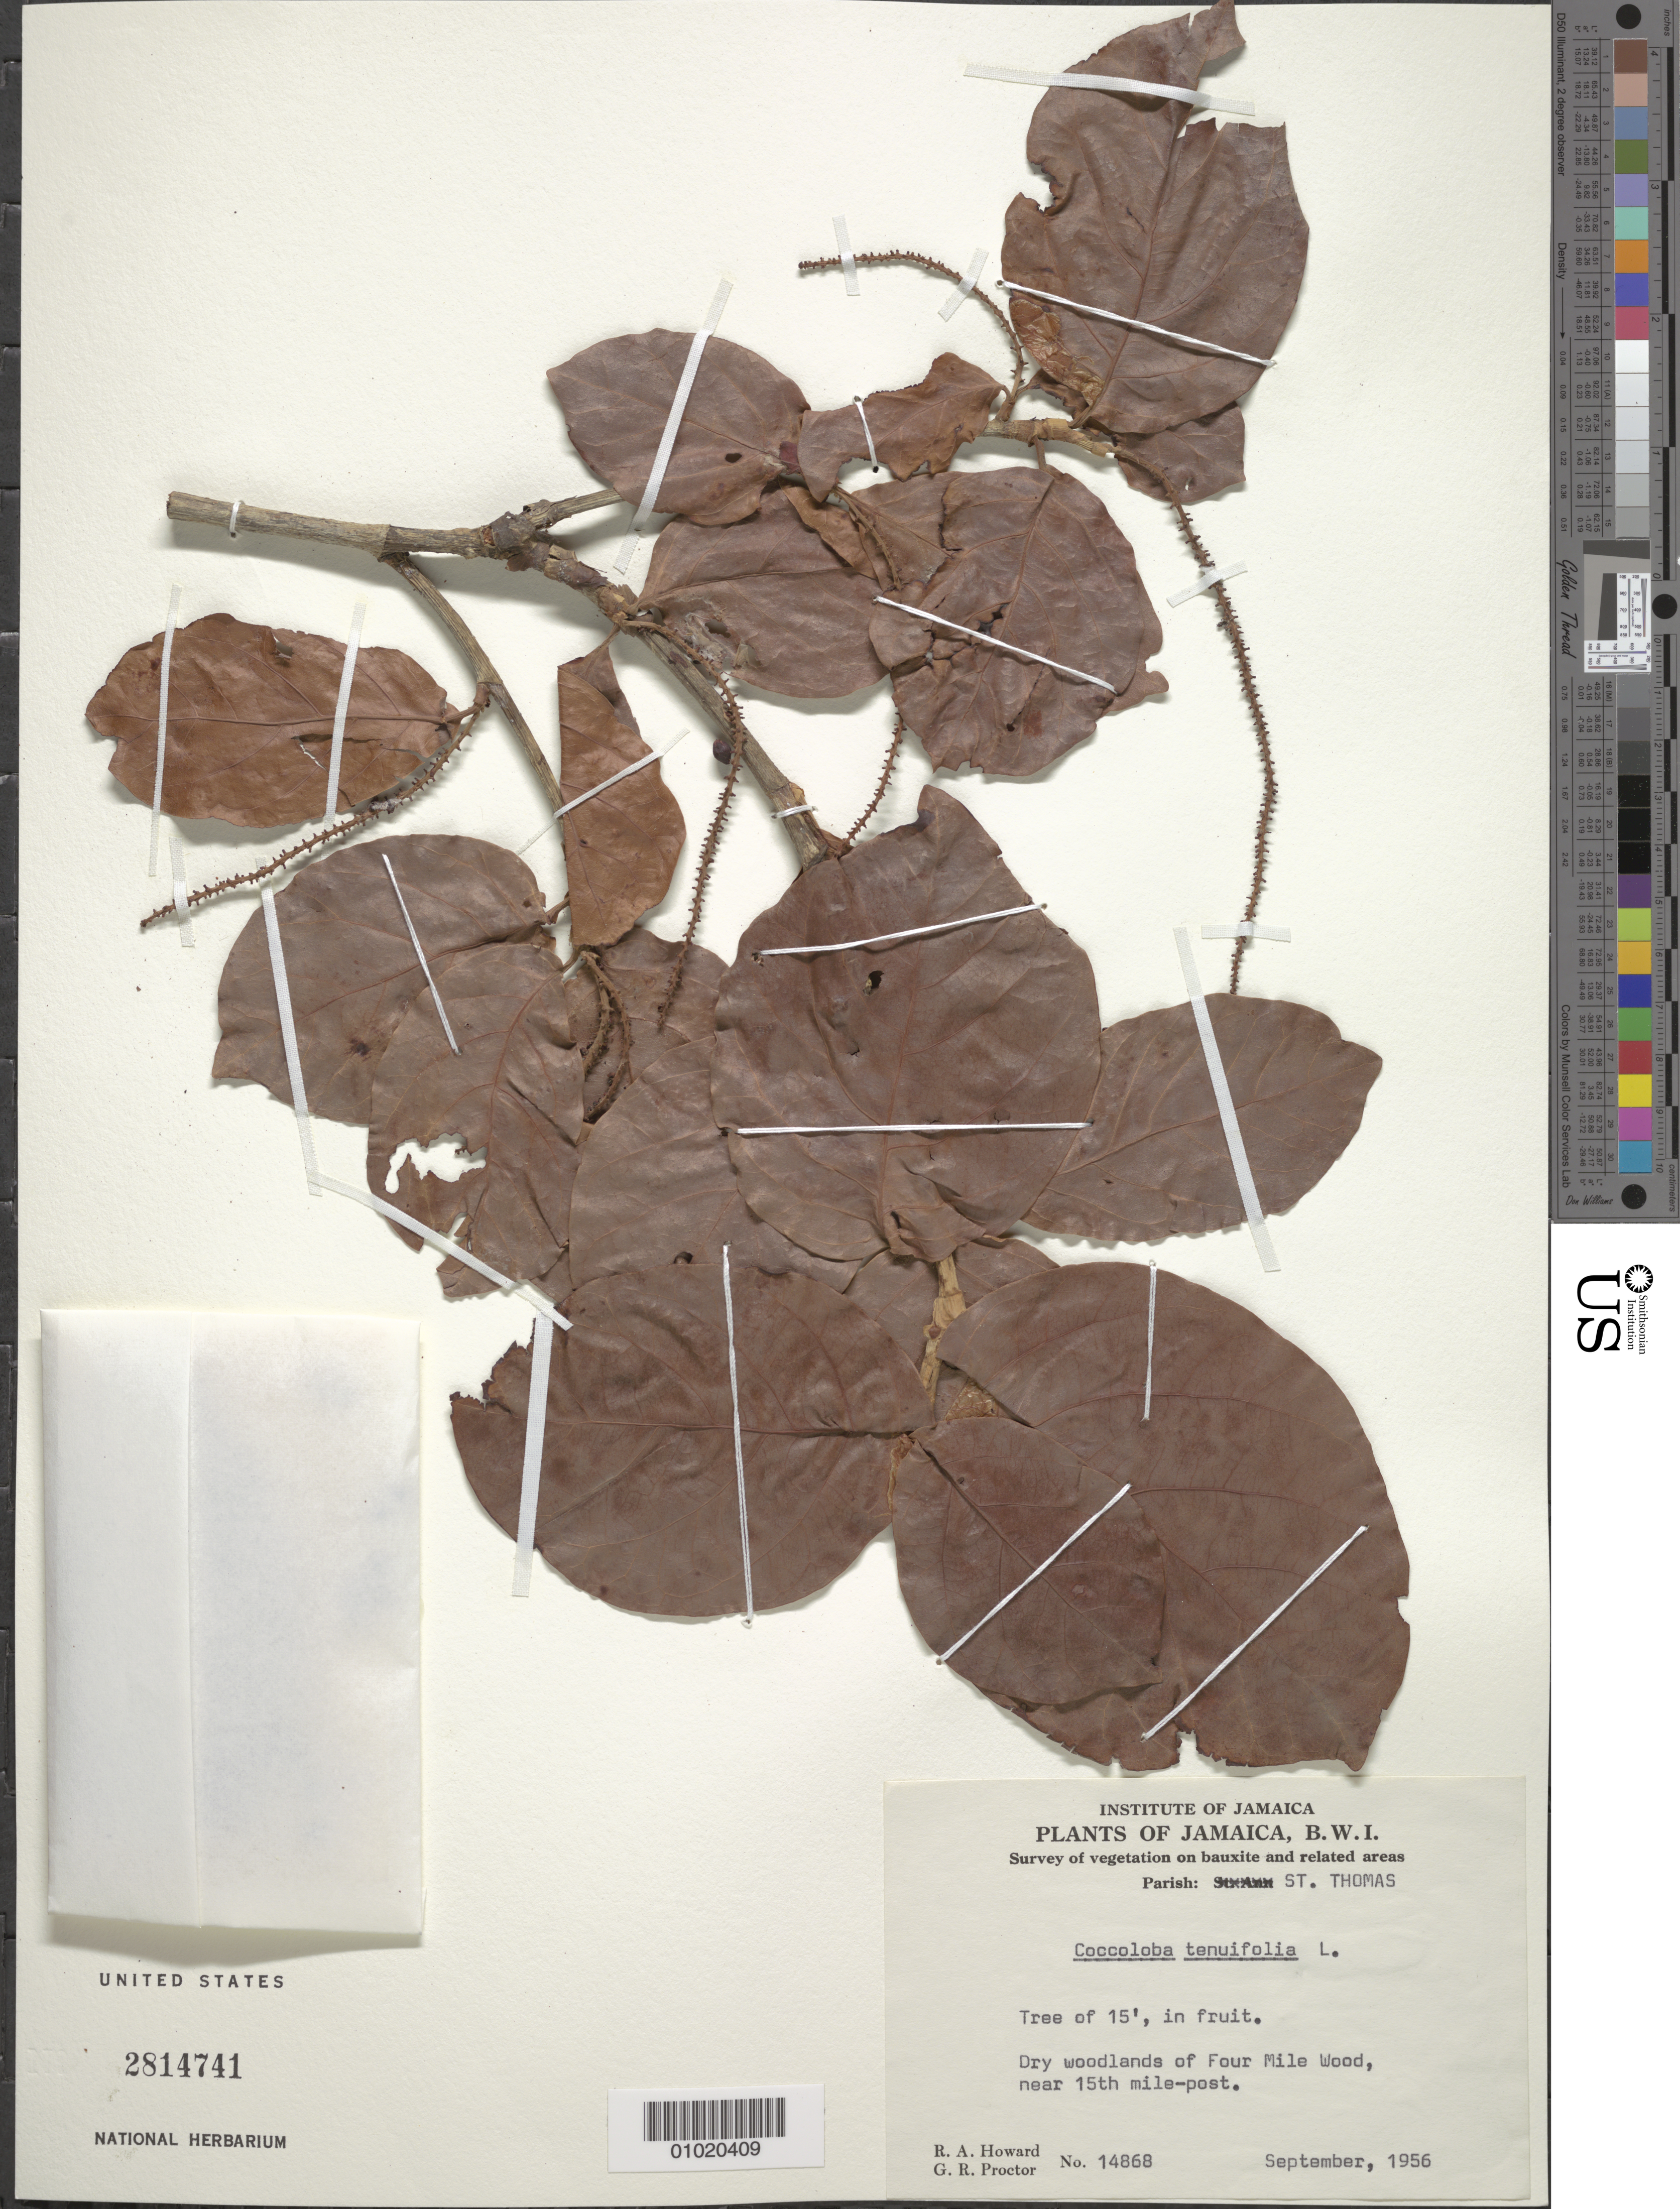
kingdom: Plantae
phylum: Tracheophyta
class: Magnoliopsida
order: Caryophyllales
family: Polygonaceae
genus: Coccoloba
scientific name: Coccoloba tenuifolia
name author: L.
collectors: R. A. Howard & G. R. Proctor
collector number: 14868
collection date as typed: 01 Sep 1956 to 30 Sep 1956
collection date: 1956-09-01/1956-09-30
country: Jamaica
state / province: Saint Thomas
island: Jamaica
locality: Dry woodlands of Four Mile Wood, near 15th mile-post.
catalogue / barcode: US 2814741